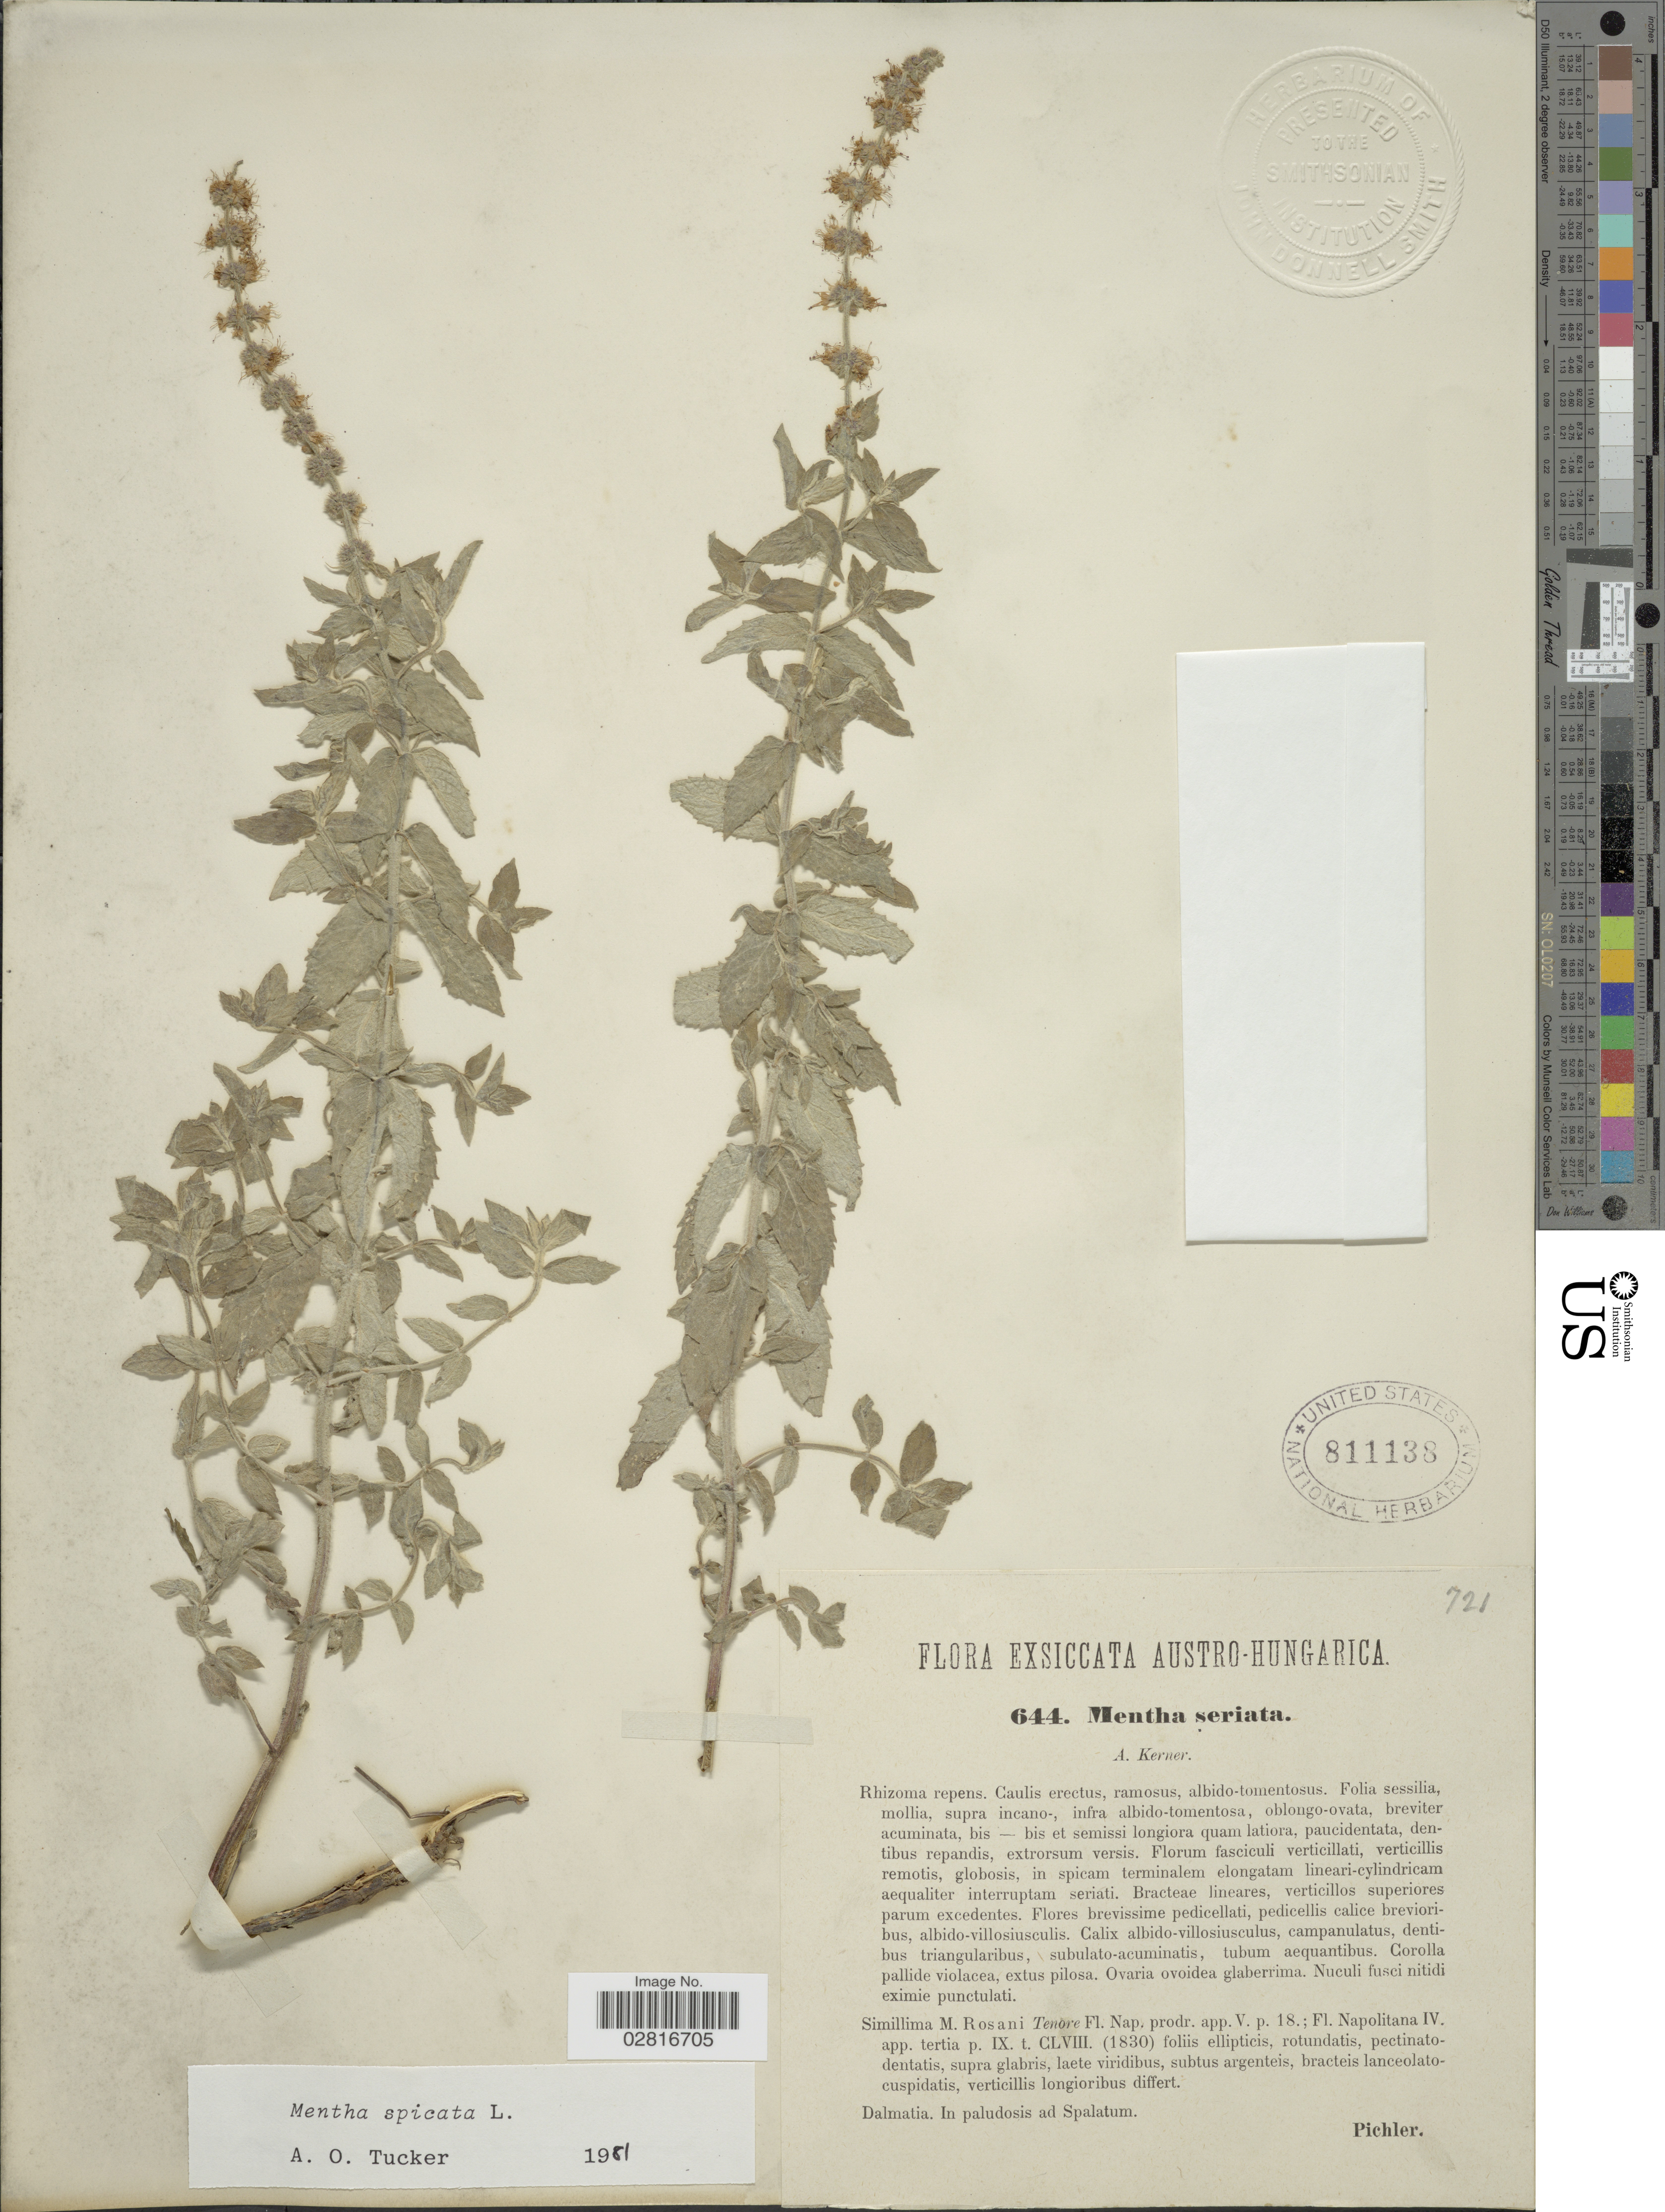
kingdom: Plantae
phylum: Tracheophyta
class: Magnoliopsida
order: Lamiales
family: Lamiaceae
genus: Mentha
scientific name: Mentha spicata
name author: L.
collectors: Pichler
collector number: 644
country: Croatia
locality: Dalmatia. In paludosis ad Spalatum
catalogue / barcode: US 811138